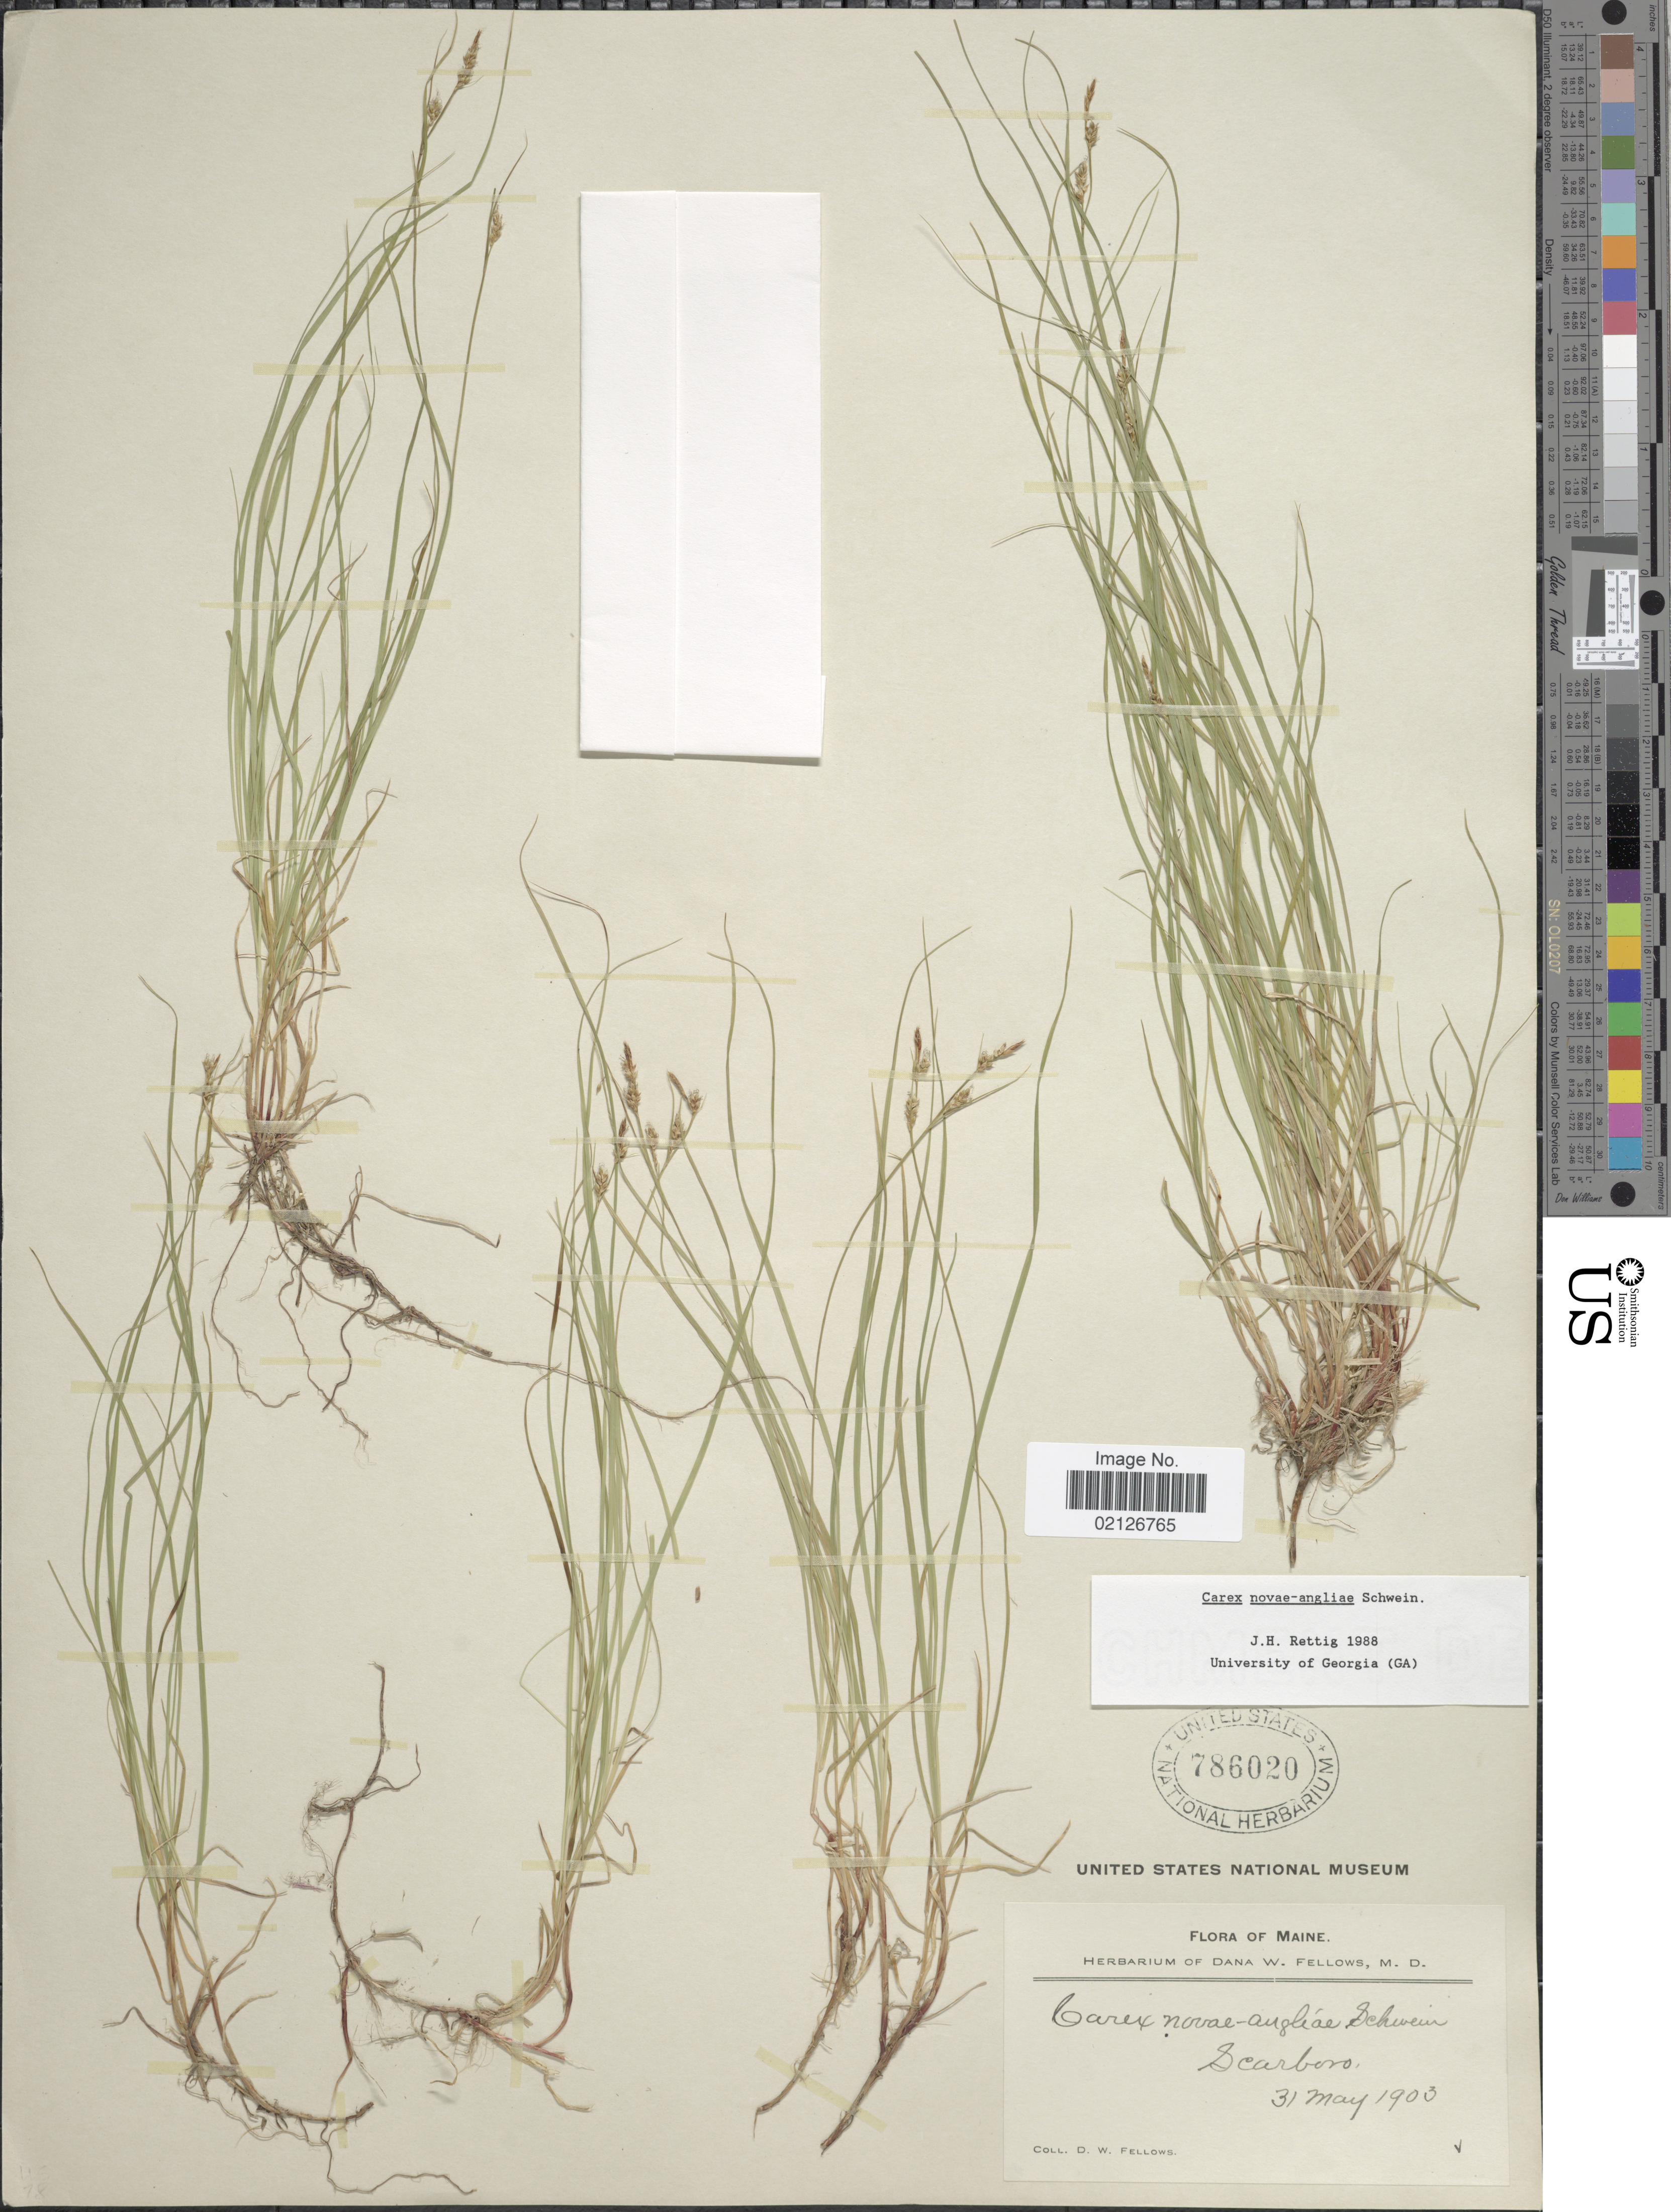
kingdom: Plantae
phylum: Tracheophyta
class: Liliopsida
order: Poales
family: Cyperaceae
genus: Carex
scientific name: Carex novae-angliae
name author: Schwein.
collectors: D. W. Fellows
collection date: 1903-05-31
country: United States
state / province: Maine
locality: Scarboro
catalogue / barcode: US 786020